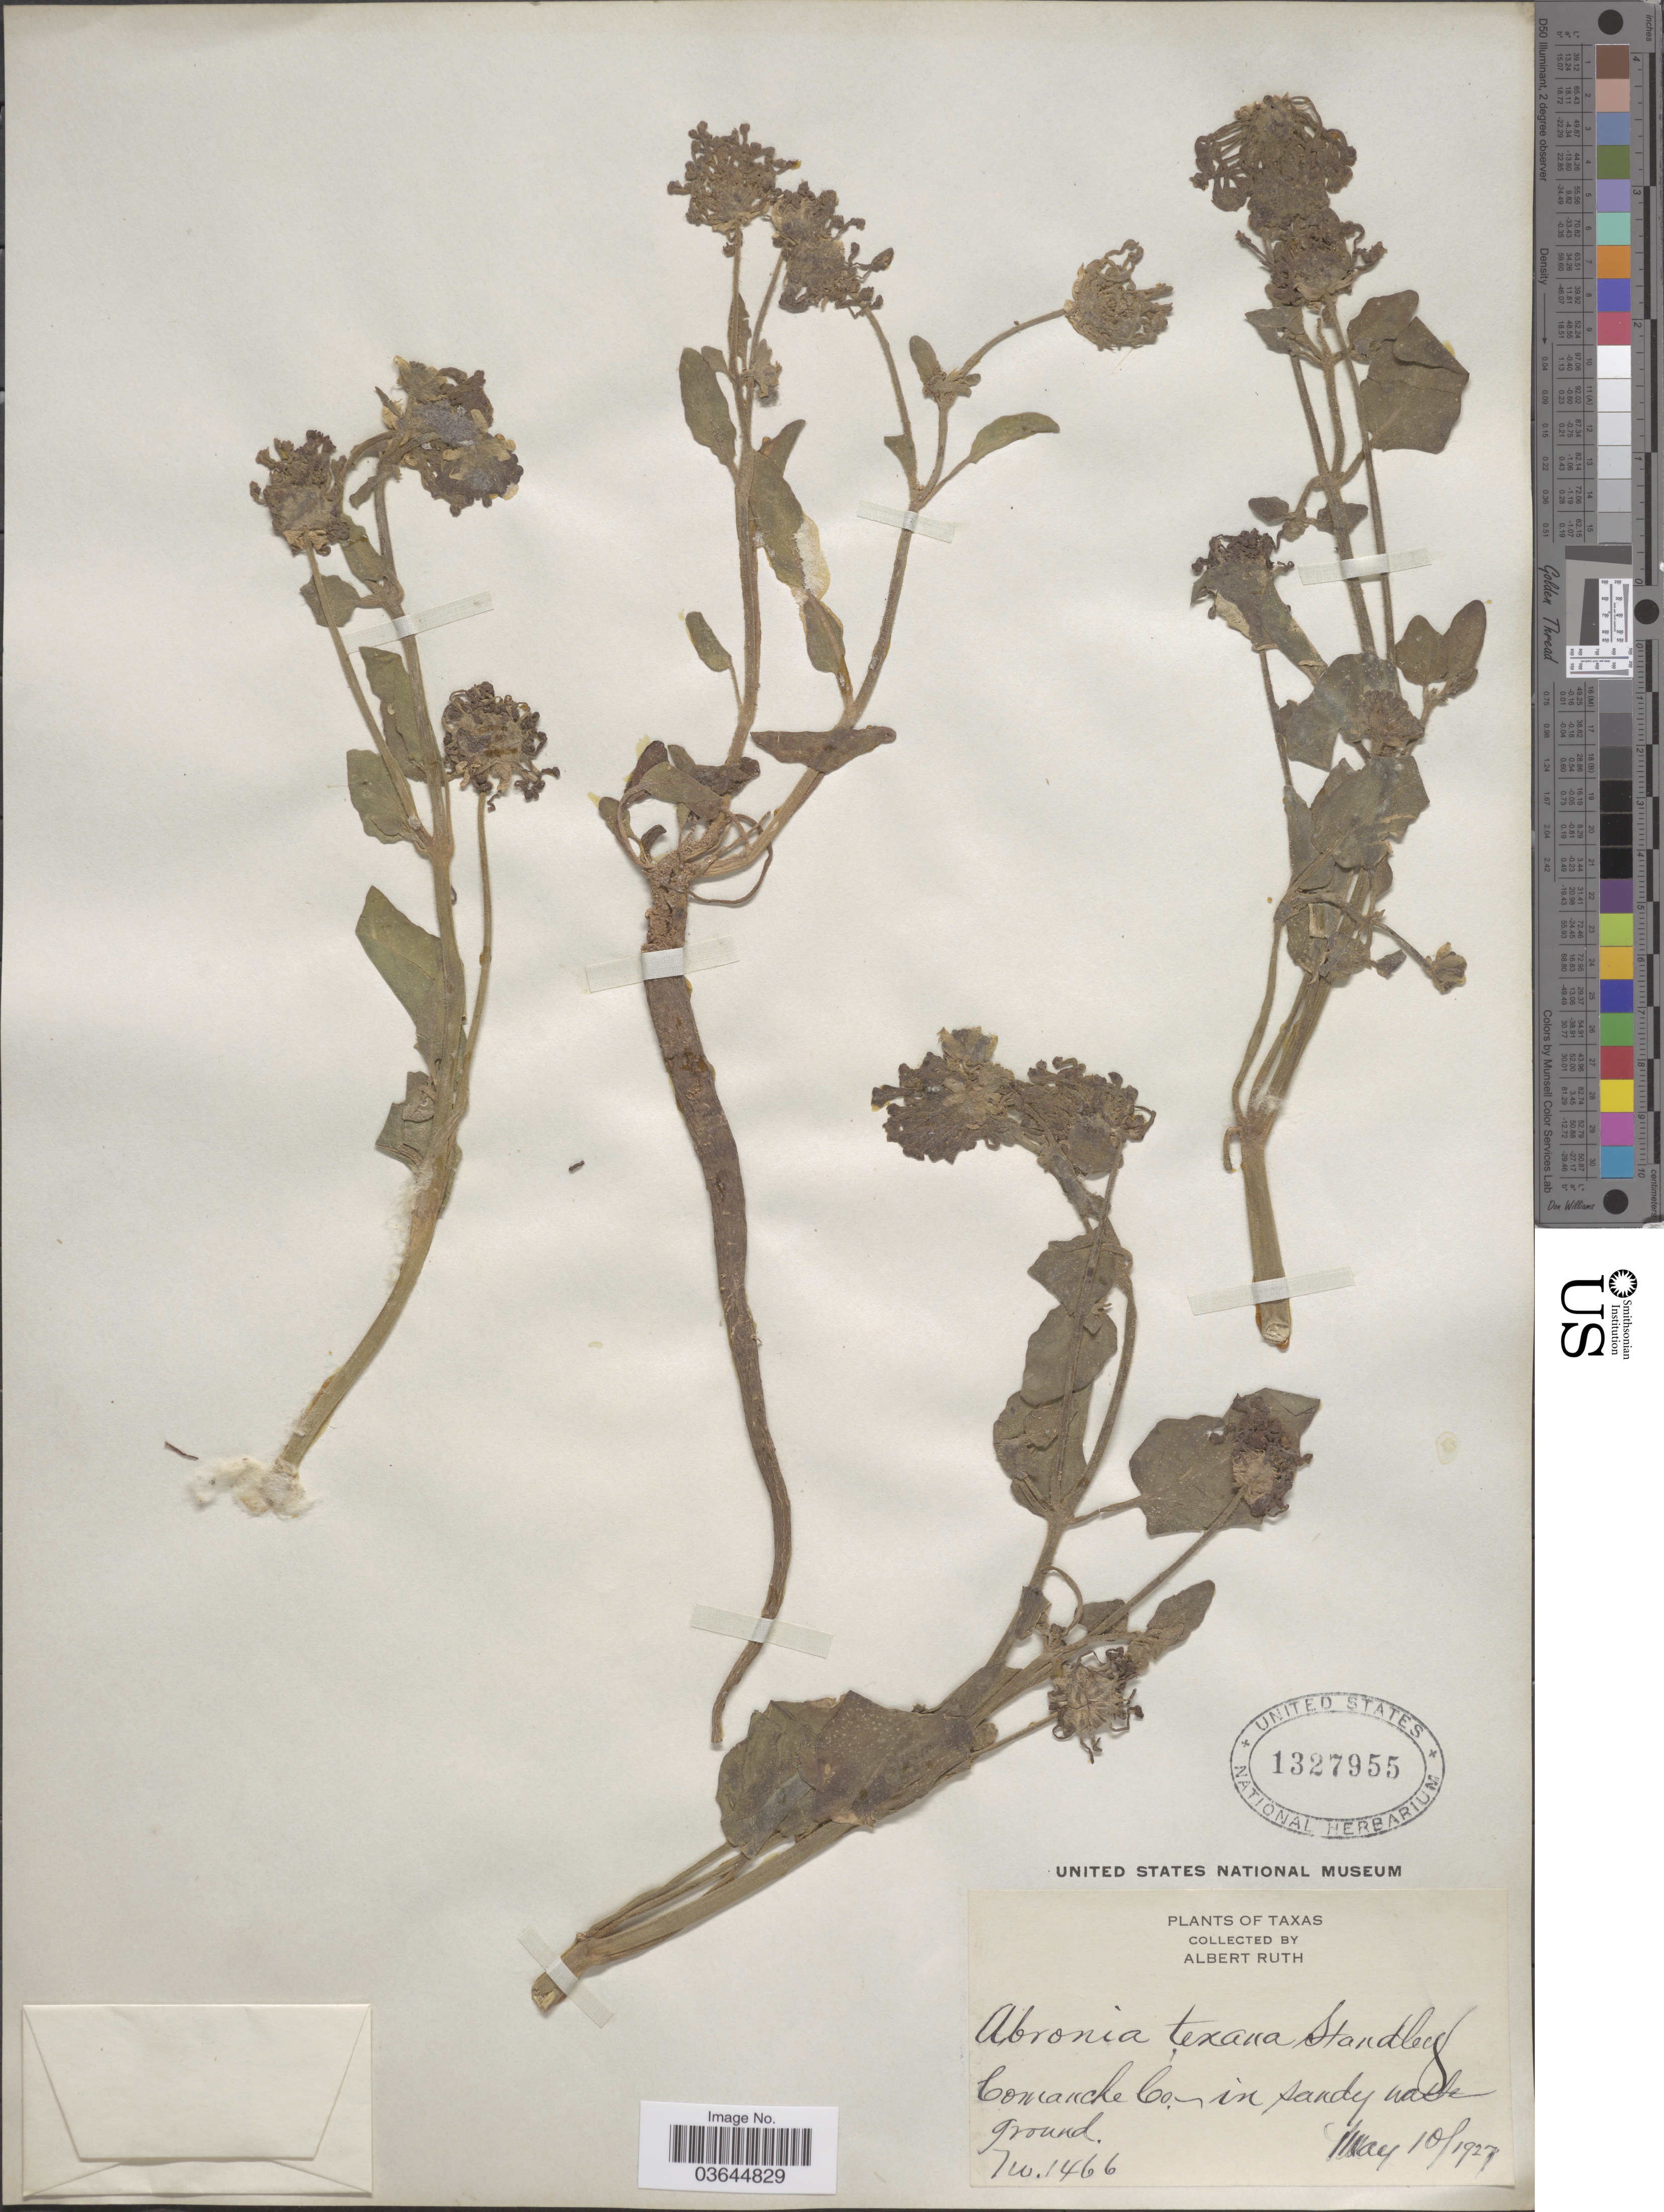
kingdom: Plantae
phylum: Tracheophyta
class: Magnoliopsida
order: Caryophyllales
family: Nyctaginaceae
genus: Abronia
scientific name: Abronia texana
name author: Standl.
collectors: A. Ruth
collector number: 1466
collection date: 1927-05-10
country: United States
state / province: Texas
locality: Comanche Co.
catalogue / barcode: US 1327955